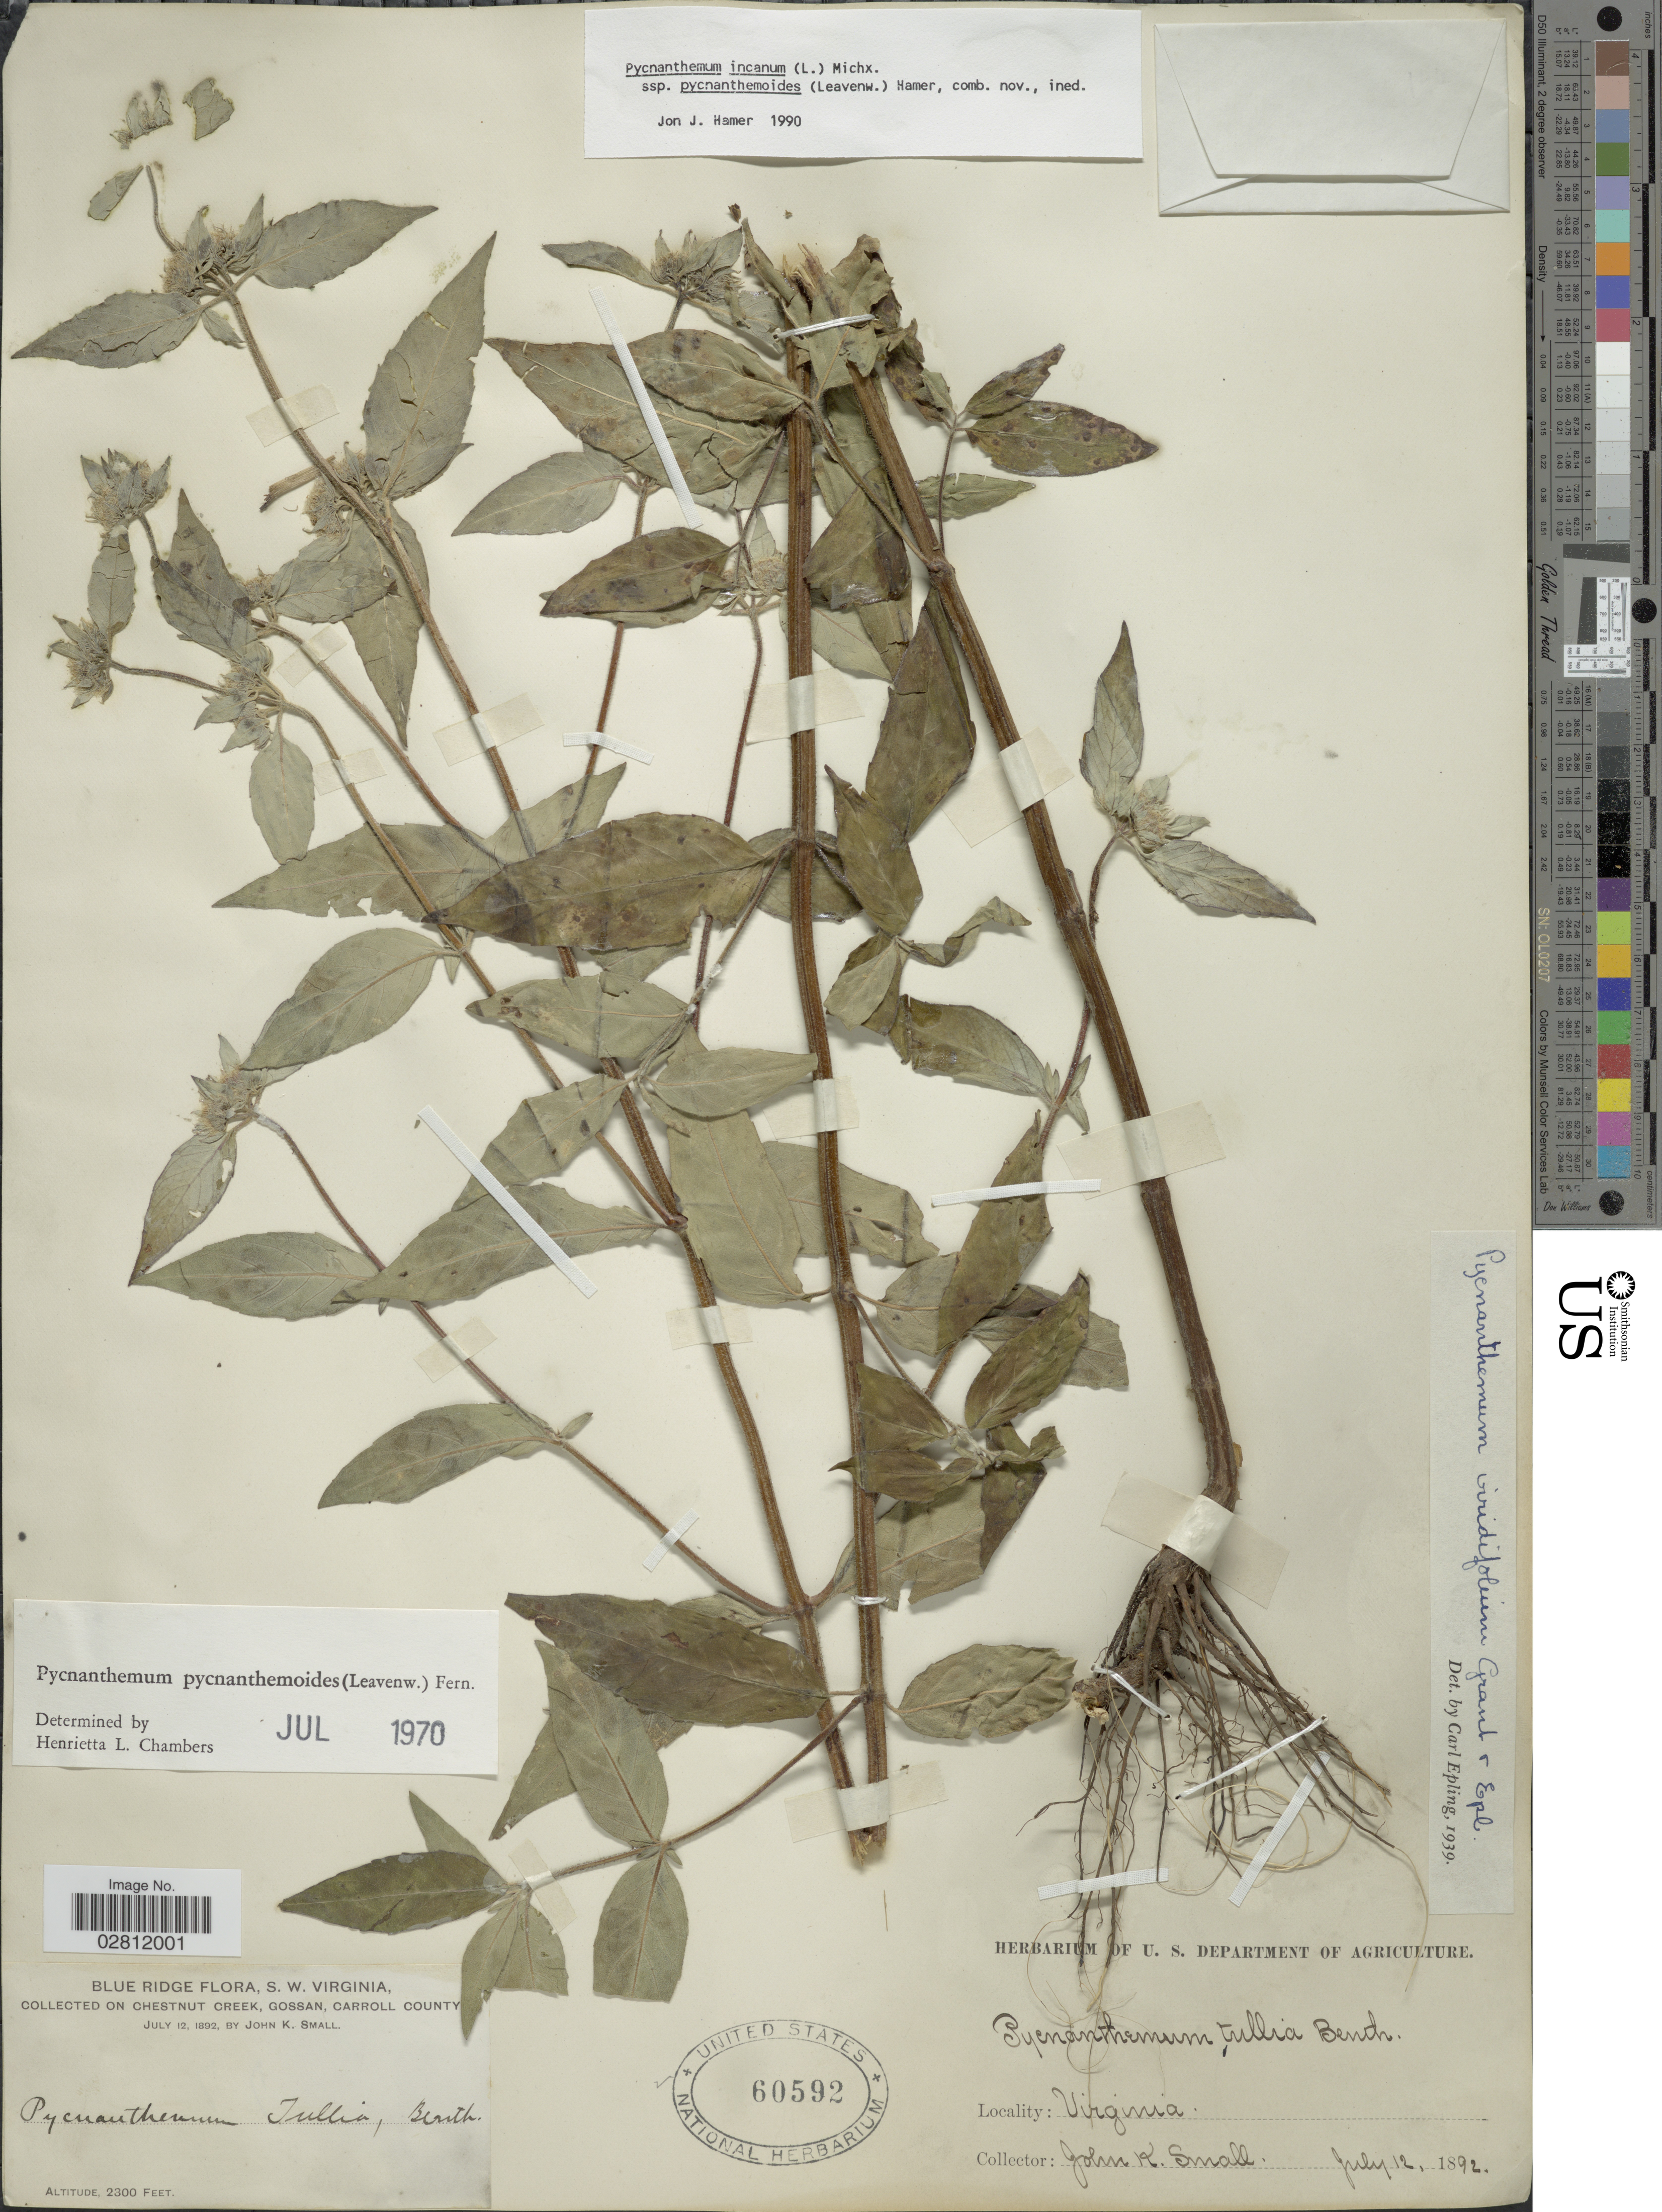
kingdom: Plantae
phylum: Tracheophyta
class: Magnoliopsida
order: Lamiales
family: Lamiaceae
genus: Pycnanthemum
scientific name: Pycnanthemum incanum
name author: (L.) Michx.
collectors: J. K. Small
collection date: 1892-07-12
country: United States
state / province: Virginia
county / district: Carroll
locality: Blue Ridge. S. W. Virginia. On Chestnut Creek, Gossan, Carroll County.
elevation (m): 701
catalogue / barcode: US 60592